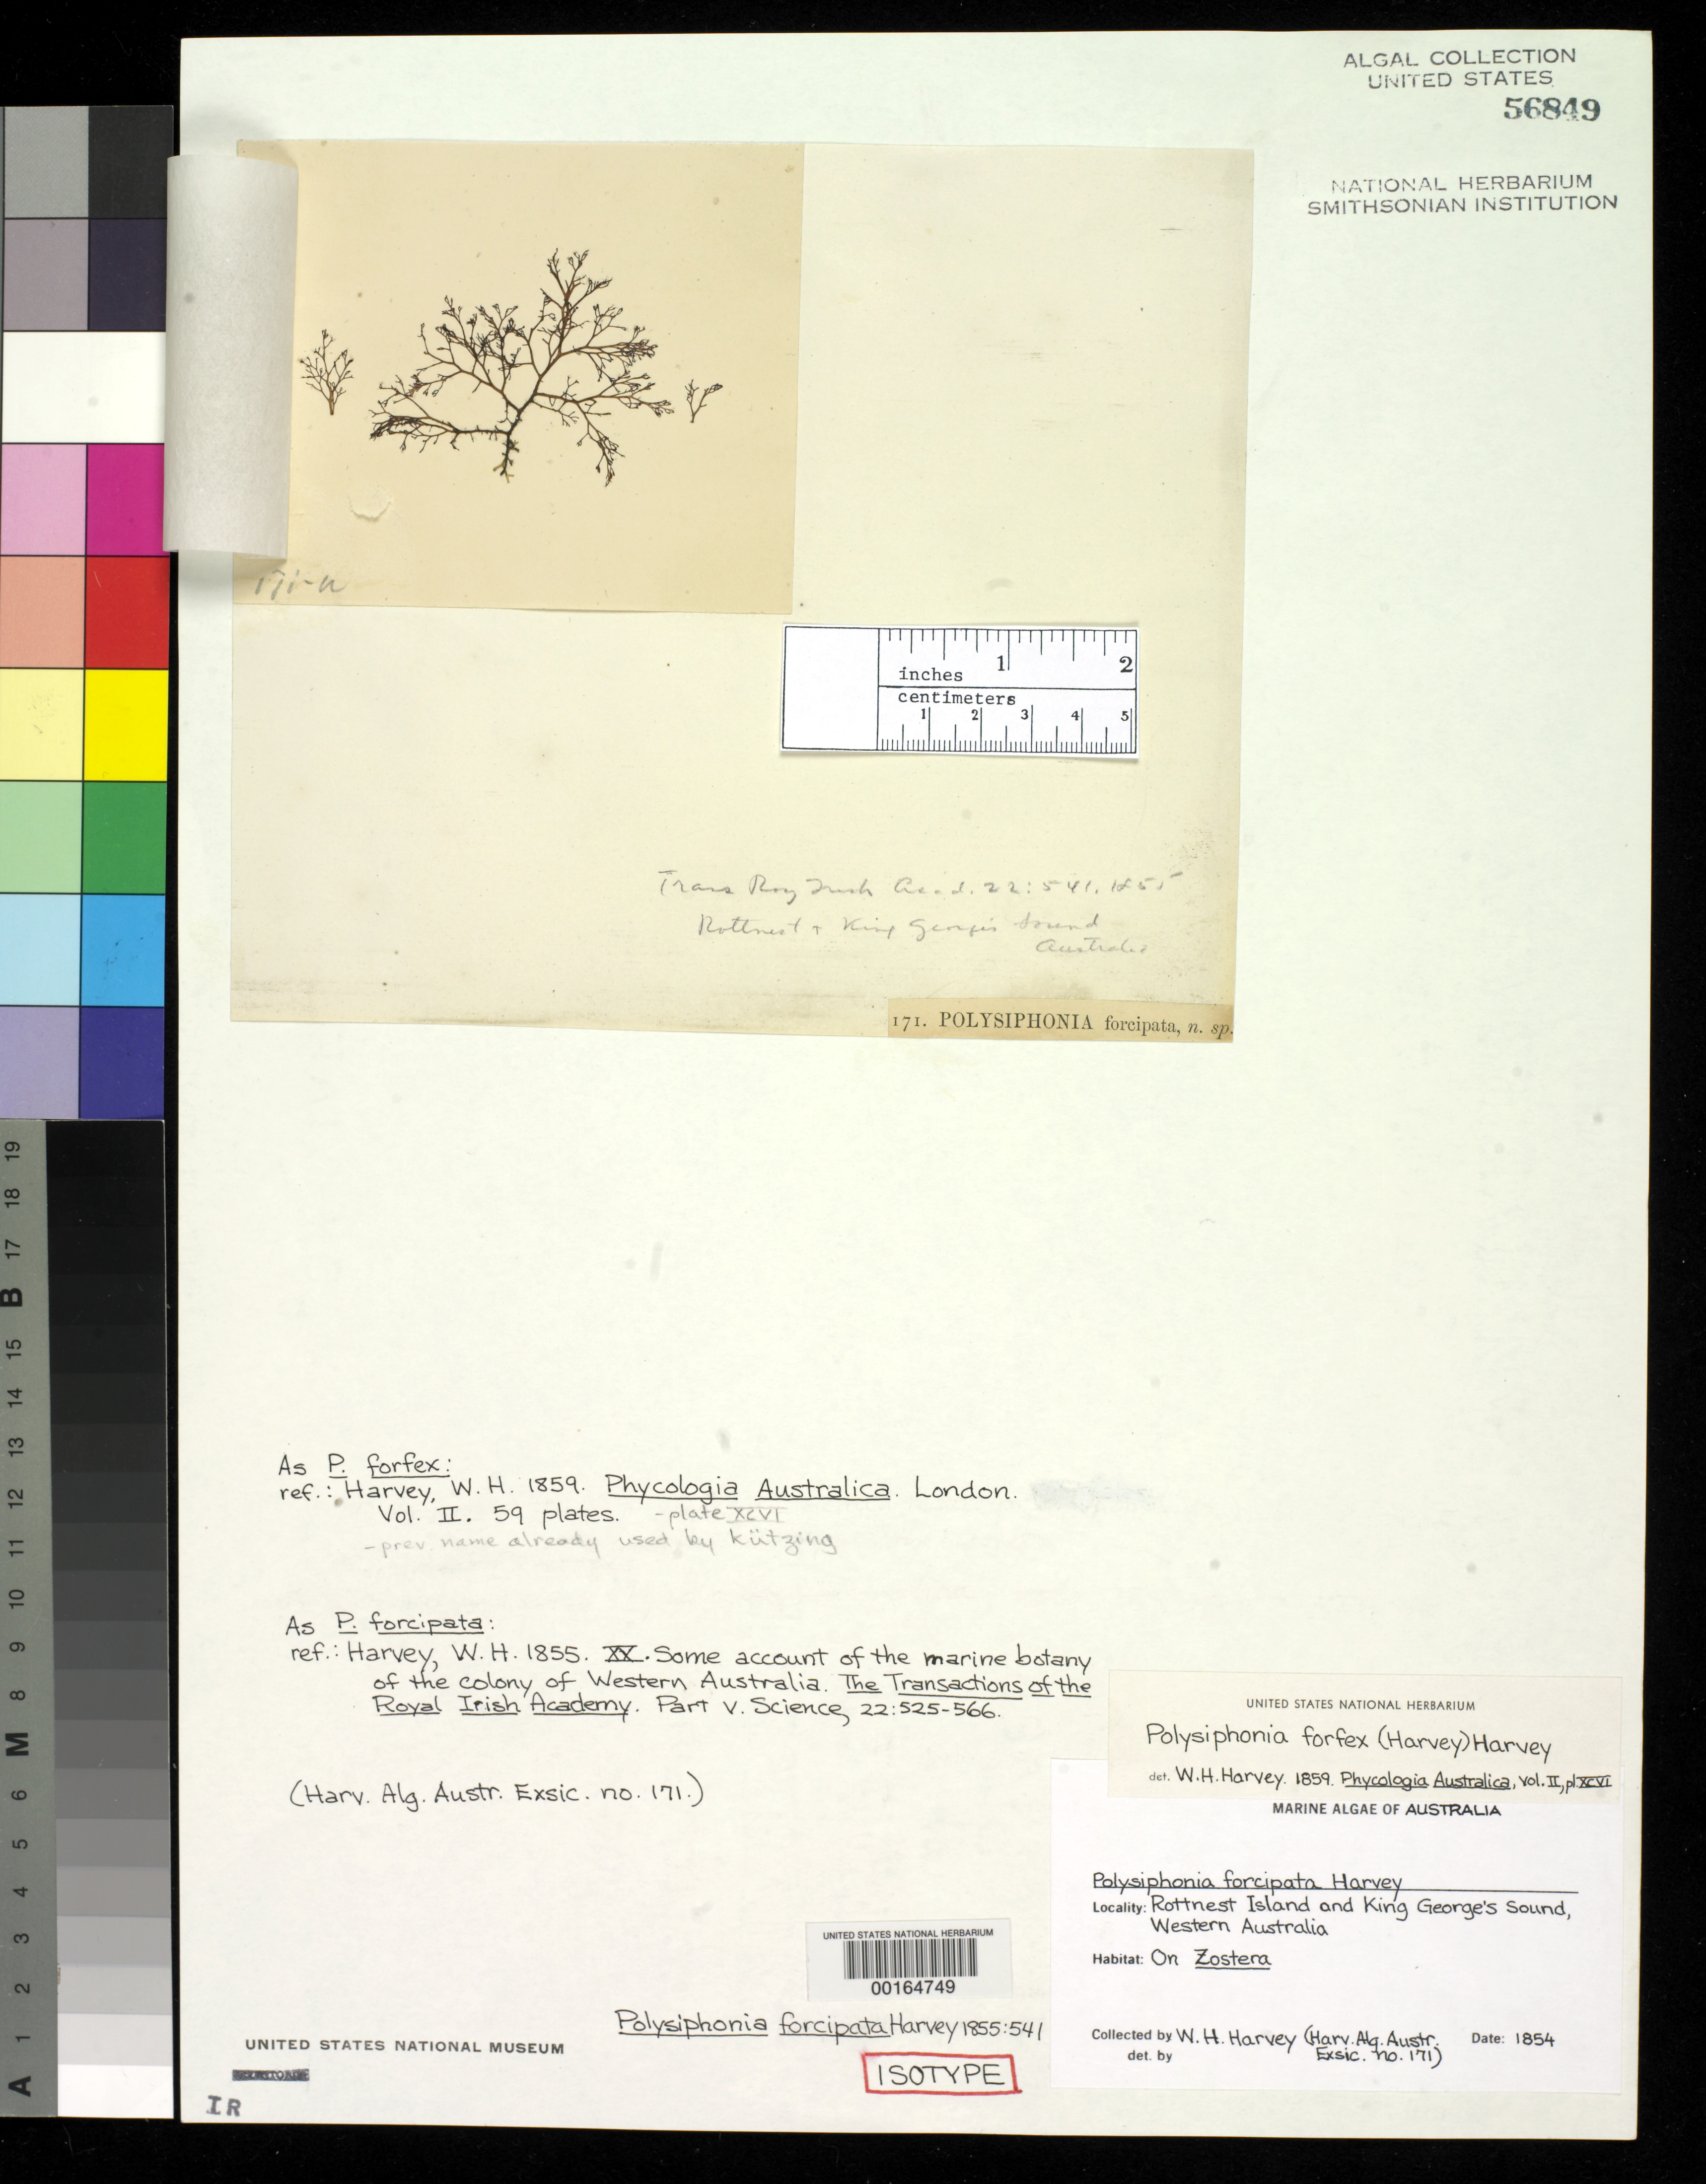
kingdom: Plantae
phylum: Rhodophyta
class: Florideophyceae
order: Ceramiales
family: Rhodomelaceae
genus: Polysiphonia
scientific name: Polysiphonia forcipata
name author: Harv.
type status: Isotype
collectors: W. Harvey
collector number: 171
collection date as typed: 1854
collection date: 1854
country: Australia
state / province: Western Australia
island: Rottnest Island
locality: And King George Sound.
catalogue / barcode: US 56849